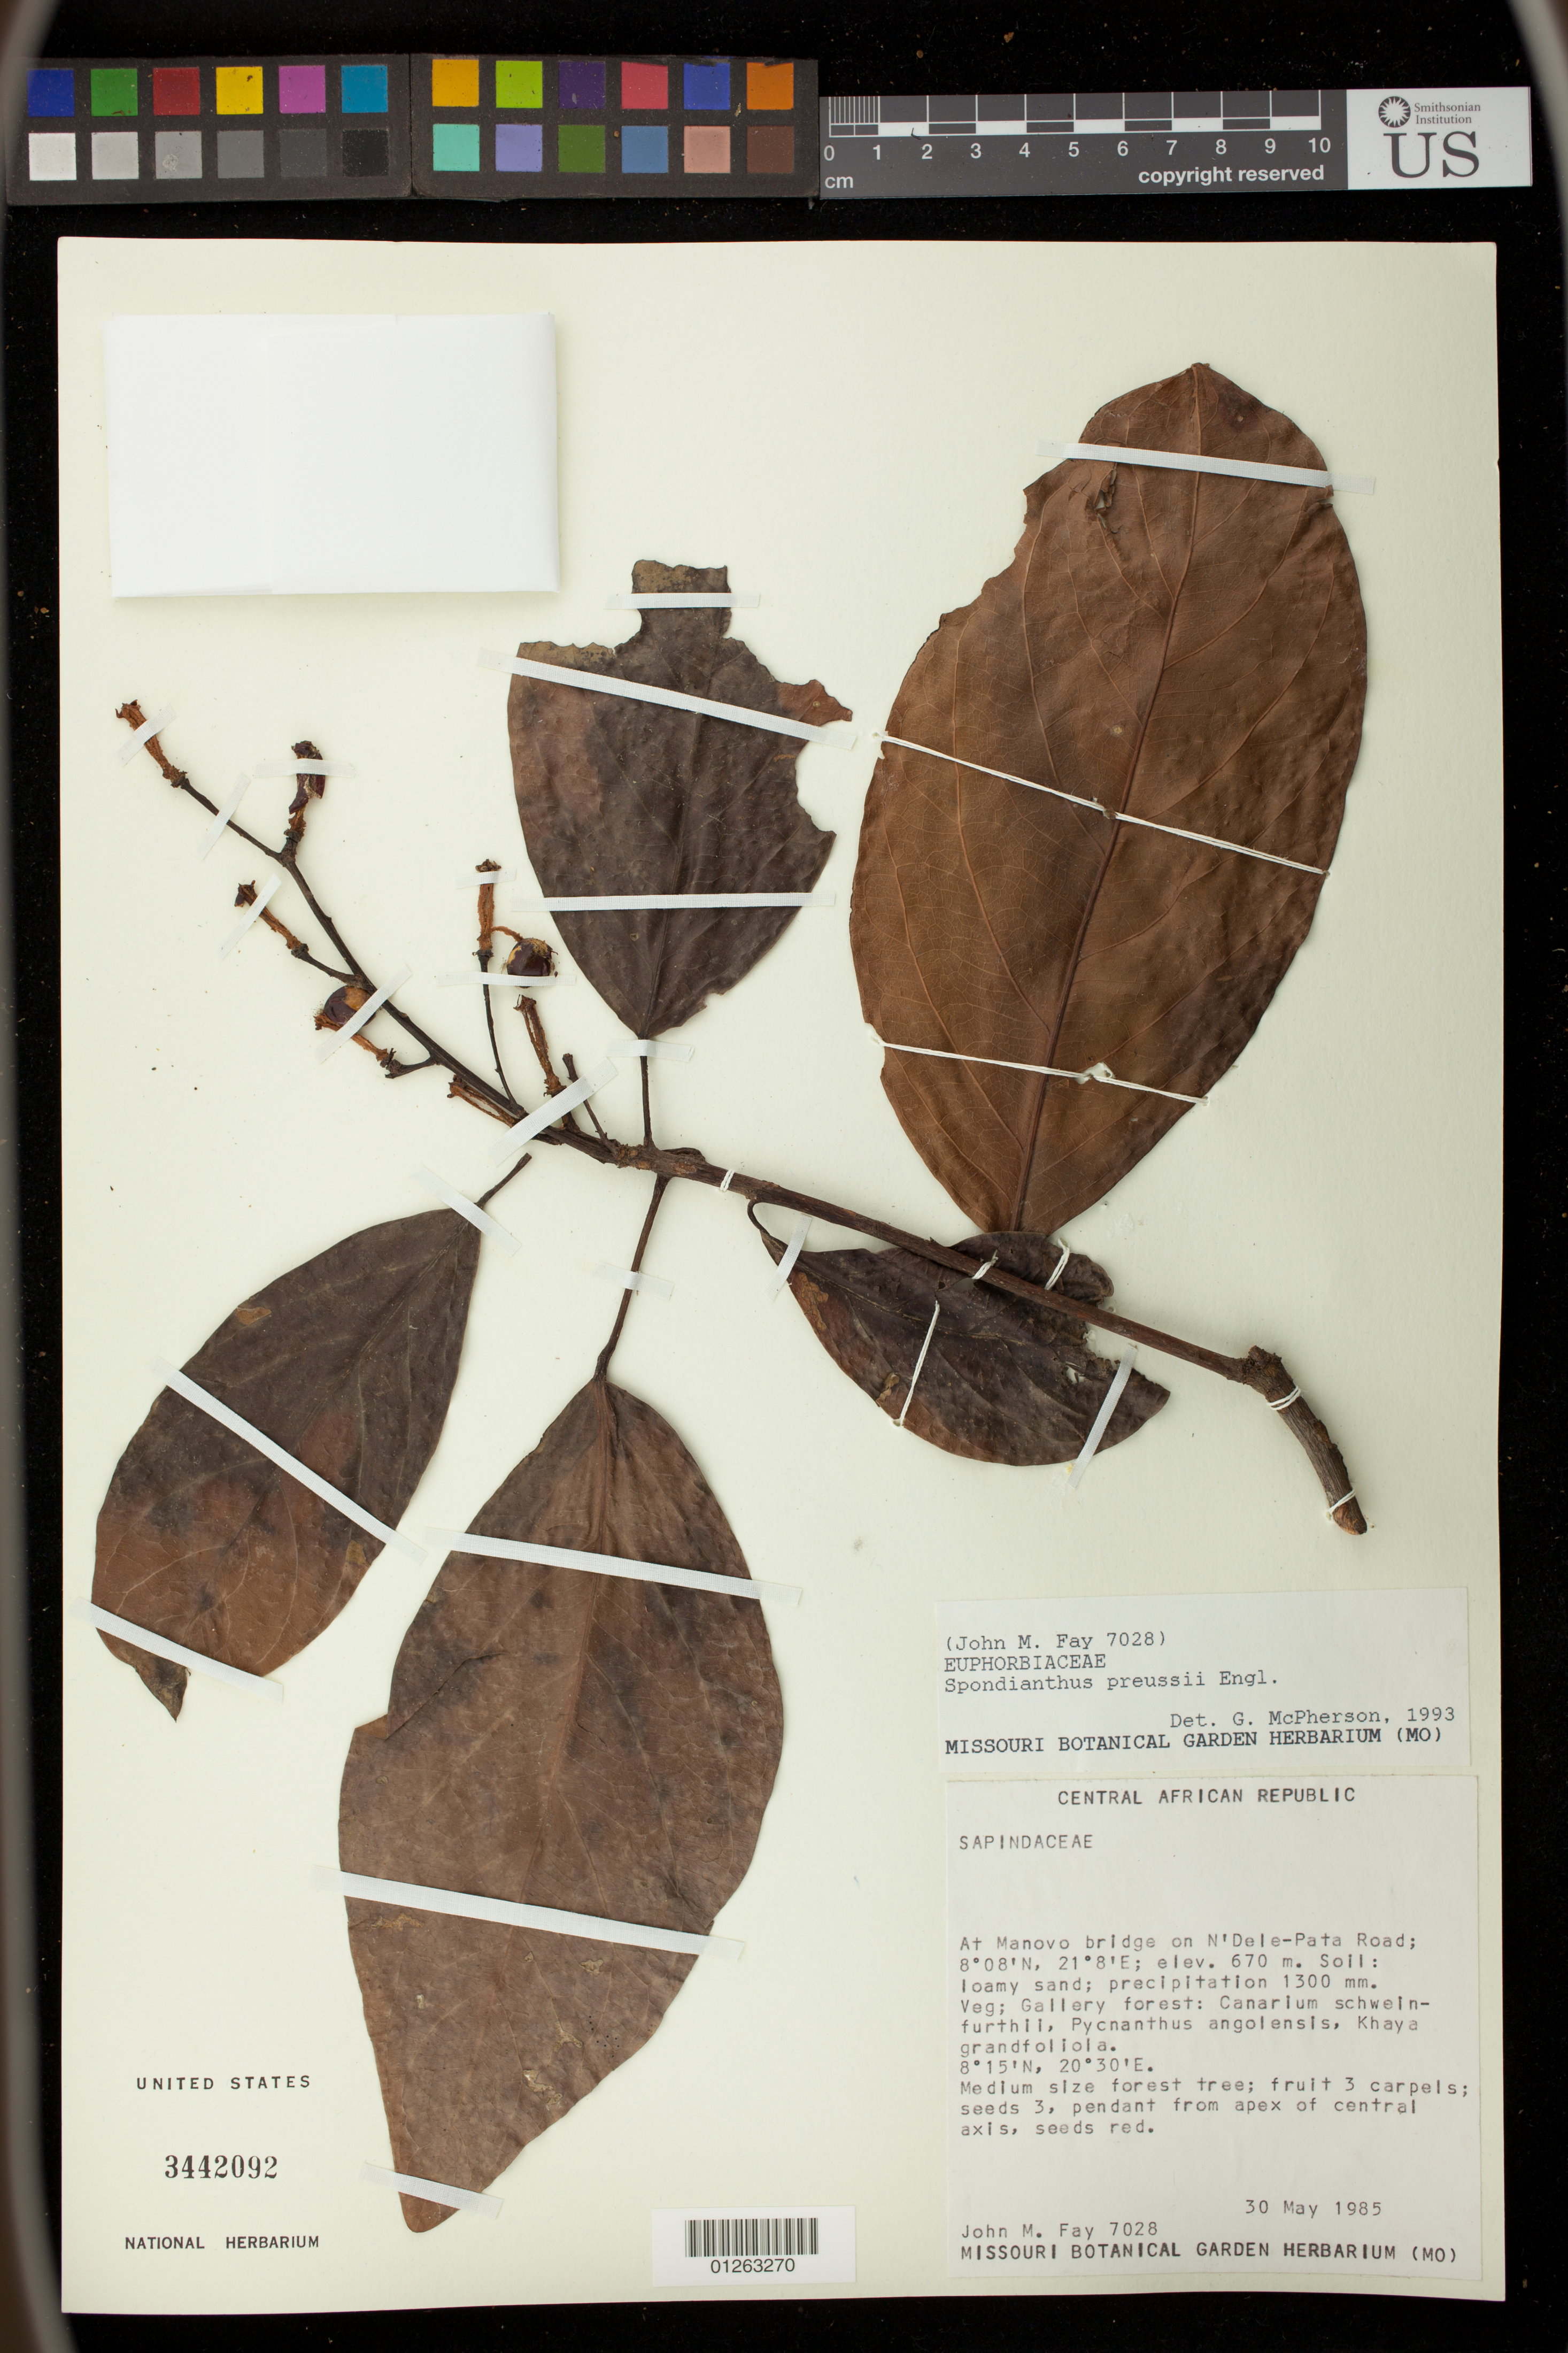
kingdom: Plantae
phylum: Tracheophyta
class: Magnoliopsida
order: Malpighiales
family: Phyllanthaceae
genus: Spondianthus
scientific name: Spondianthus preussii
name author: Engl.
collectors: J. M. Fay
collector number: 7028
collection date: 1985-05-30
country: Central African Republic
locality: At Manovo bridge on N'Dele-Pata Road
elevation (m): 675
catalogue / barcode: US 3442092